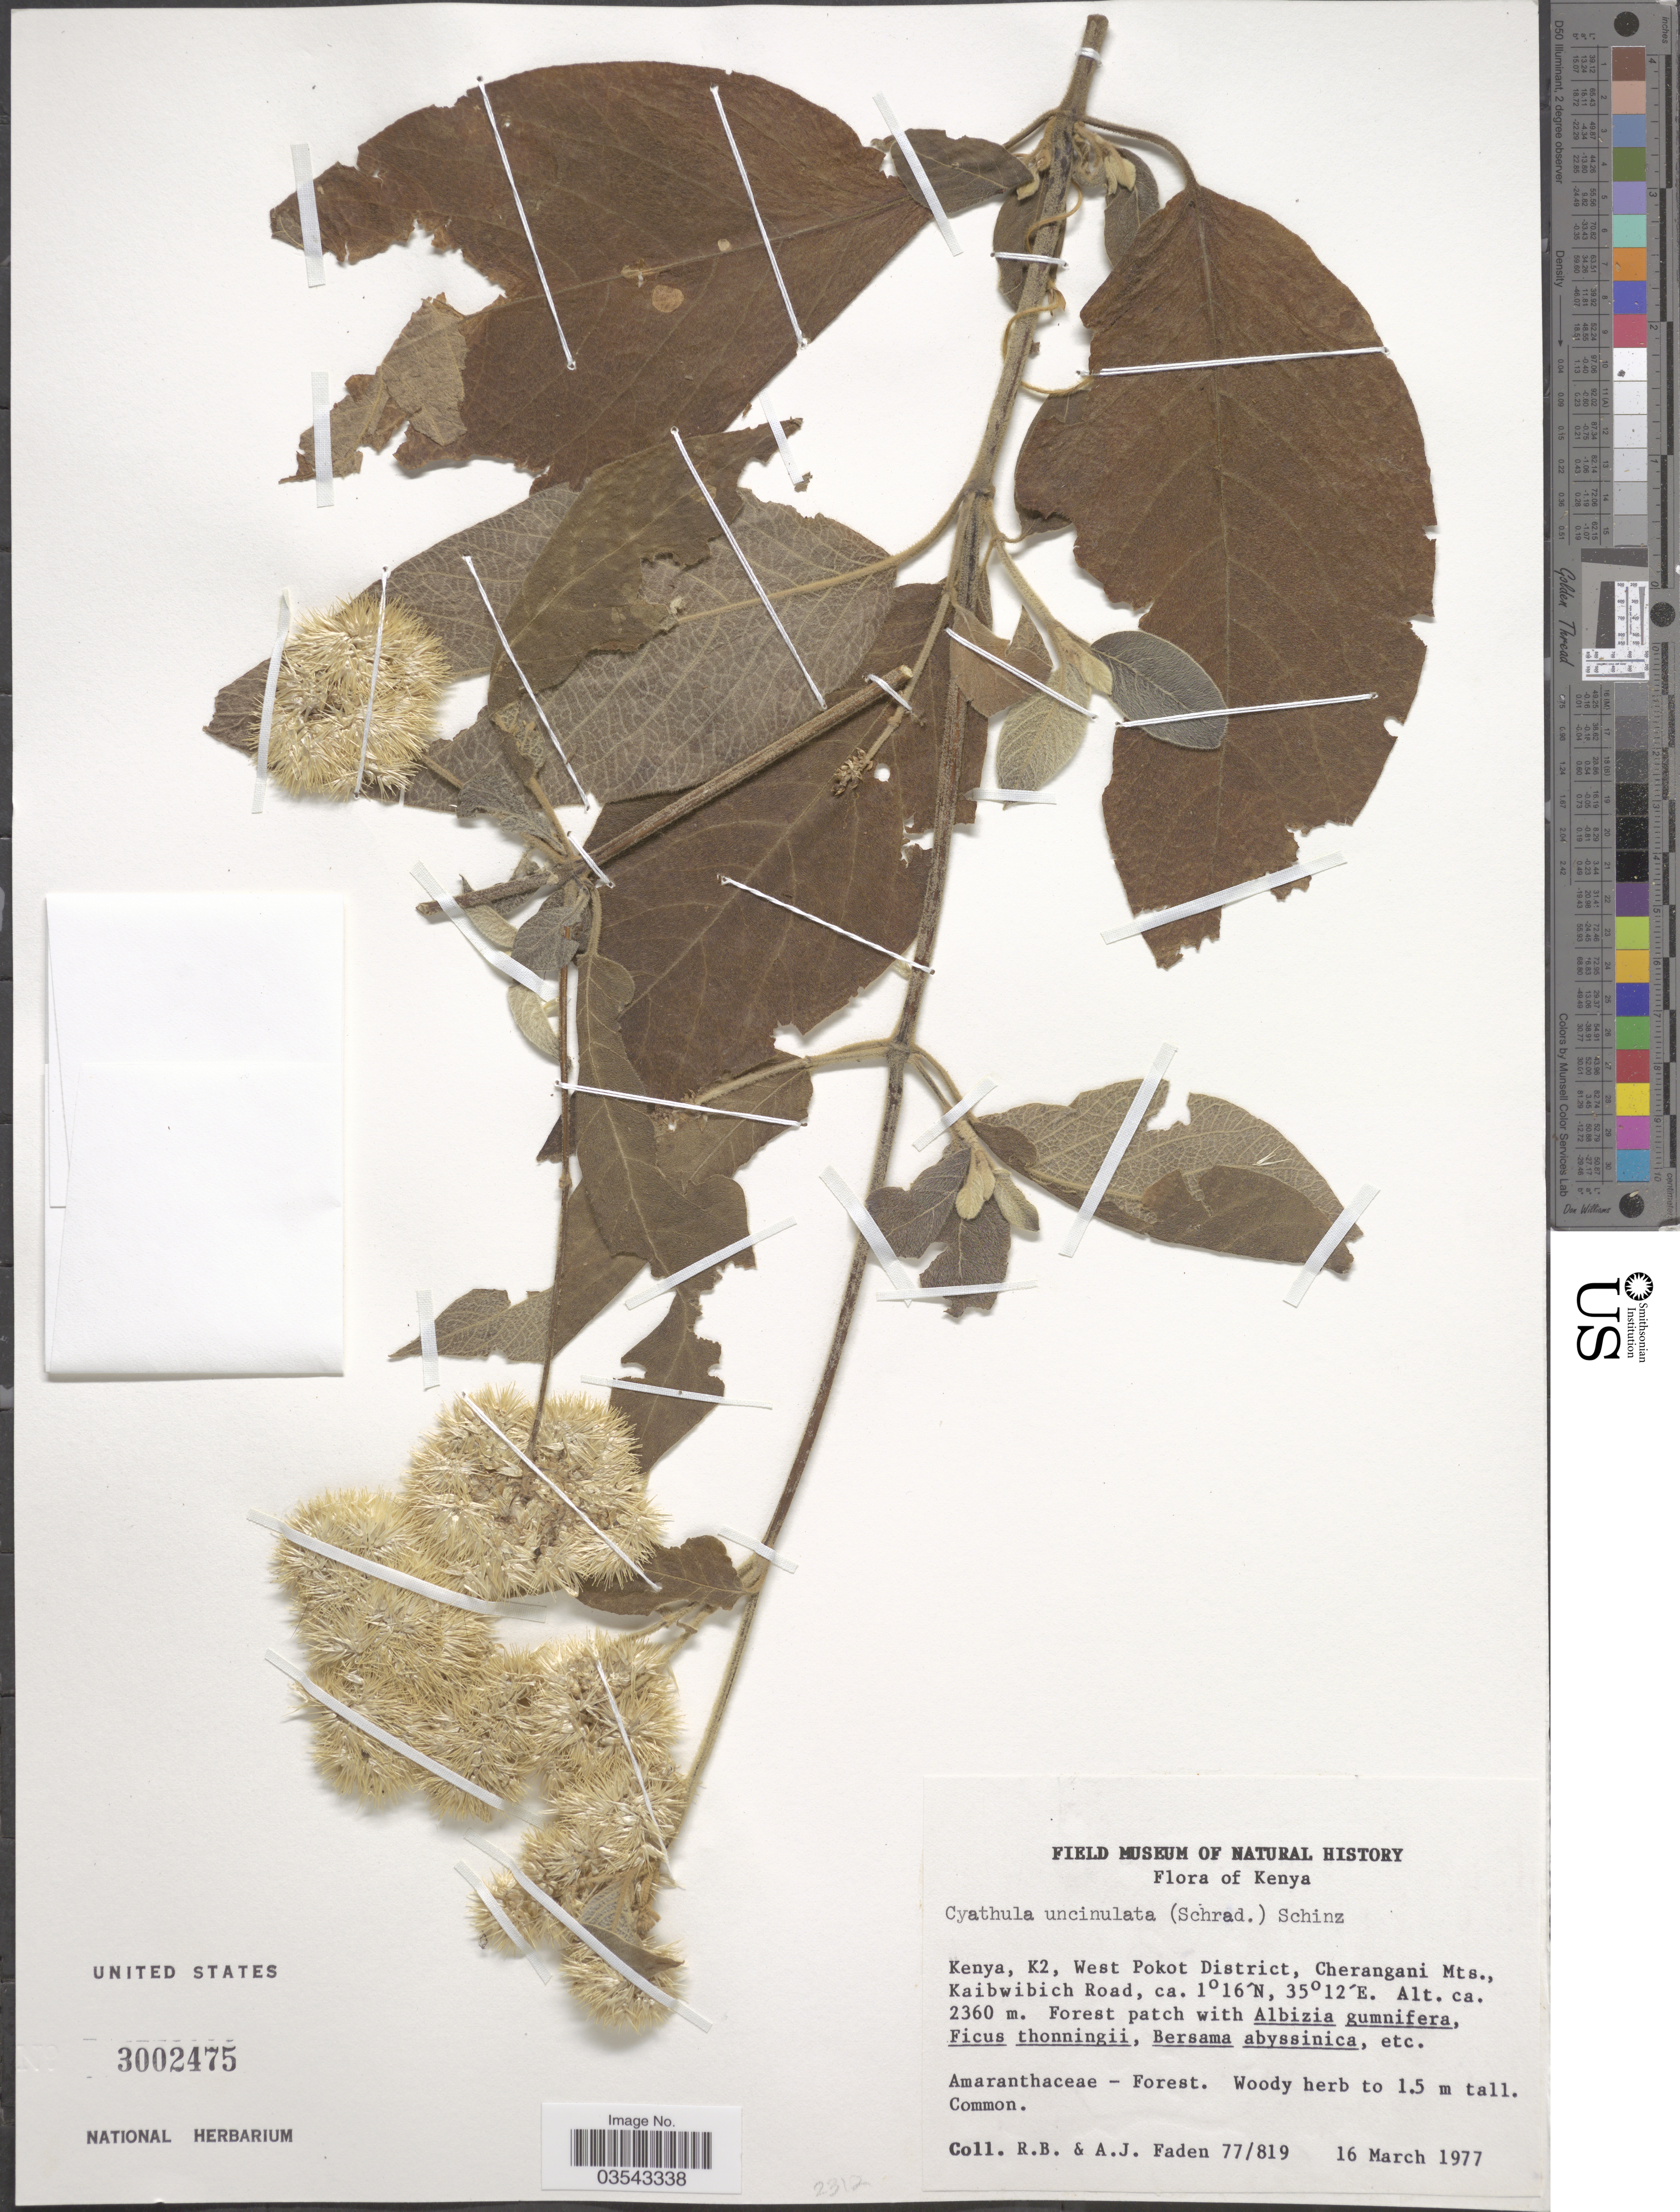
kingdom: Plantae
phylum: Tracheophyta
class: Magnoliopsida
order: Caryophyllales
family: Amaranthaceae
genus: Cyathula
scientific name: Cyathula uncinulata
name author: (Schrad.) Schinz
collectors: R. B. Faden & A. J. Faden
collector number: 77/819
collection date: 1977-03-16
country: Kenya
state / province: West Pokot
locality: K2, West Pokot District, Cherangani Mts., Kaibwibich Road.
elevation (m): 2360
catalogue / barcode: US 3002475